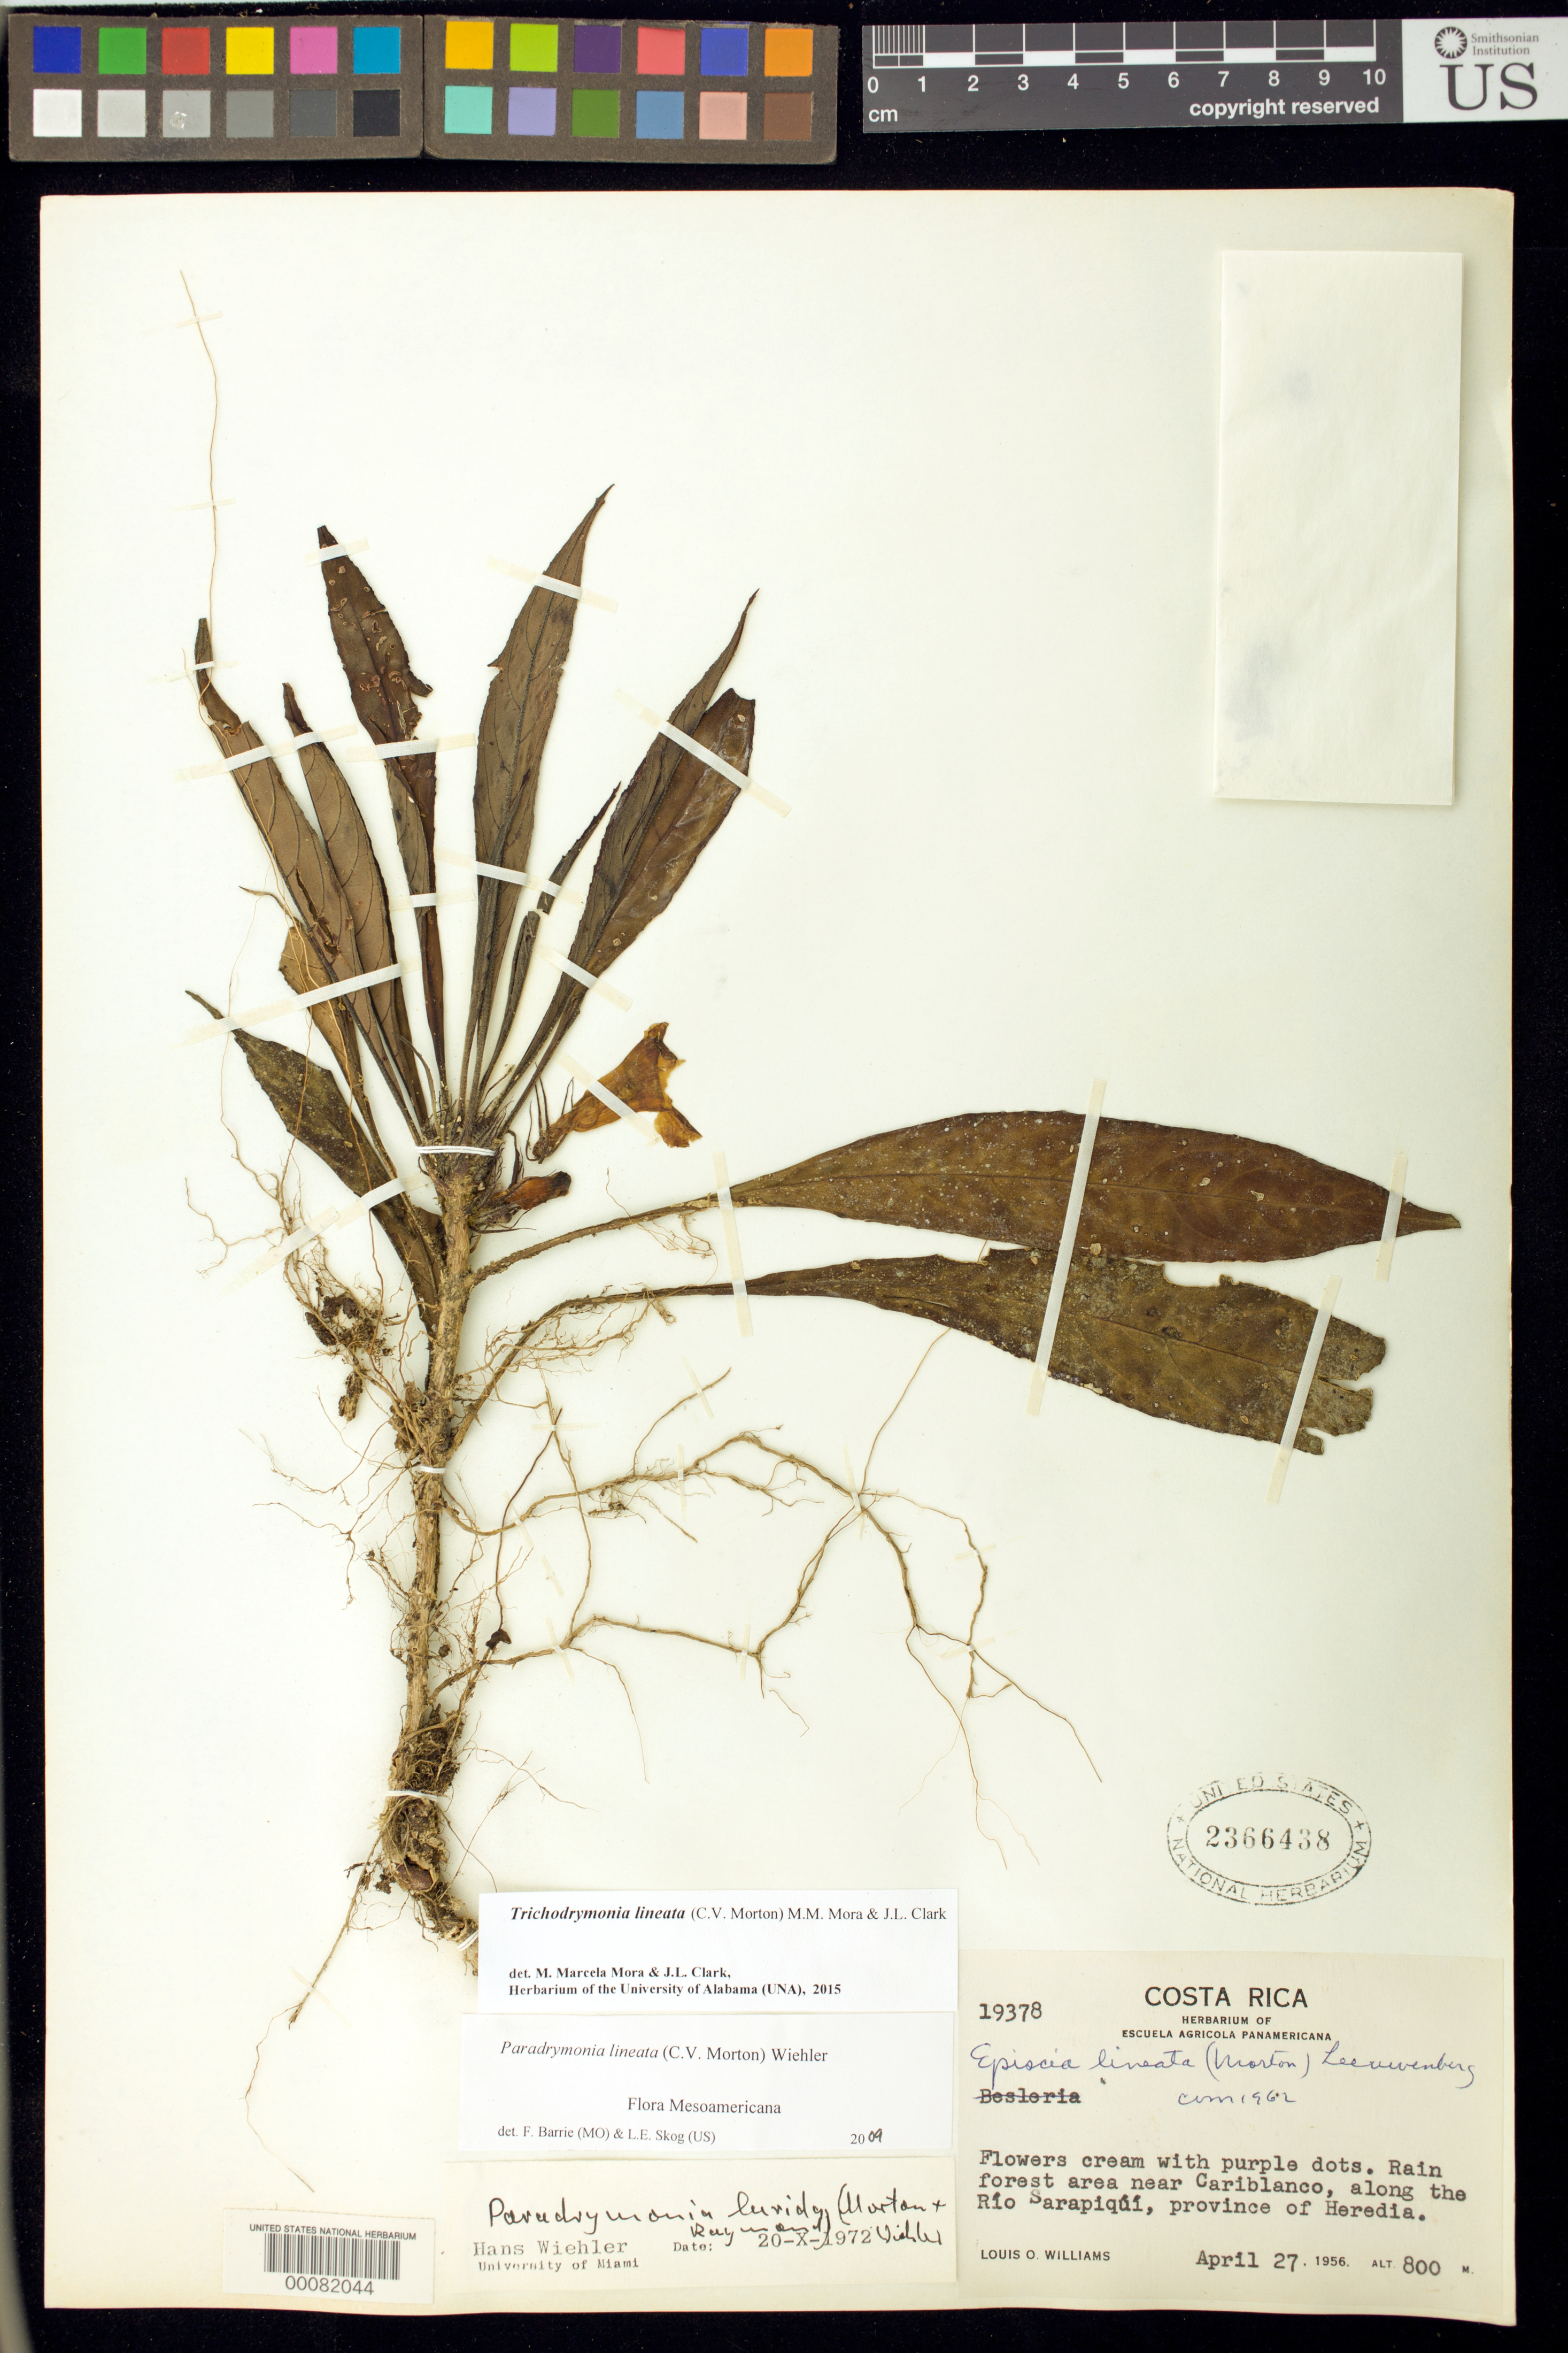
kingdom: Plantae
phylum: Tracheophyta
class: Magnoliopsida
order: Lamiales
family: Gesneriaceae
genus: Trichodrymonia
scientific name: Trichodrymonia lineata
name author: (C.V. Morton) M.M. Mora & J.L. Clark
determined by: Mora, M. M.; Clark, J. L.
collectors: L. O. Williams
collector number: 19378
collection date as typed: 27 Apr 1956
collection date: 1956-04-27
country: Costa Rica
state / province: Heredia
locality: Near Cariblanco, along the Rio Sarapiqui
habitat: Rain forest area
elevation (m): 800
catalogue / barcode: US 2366438